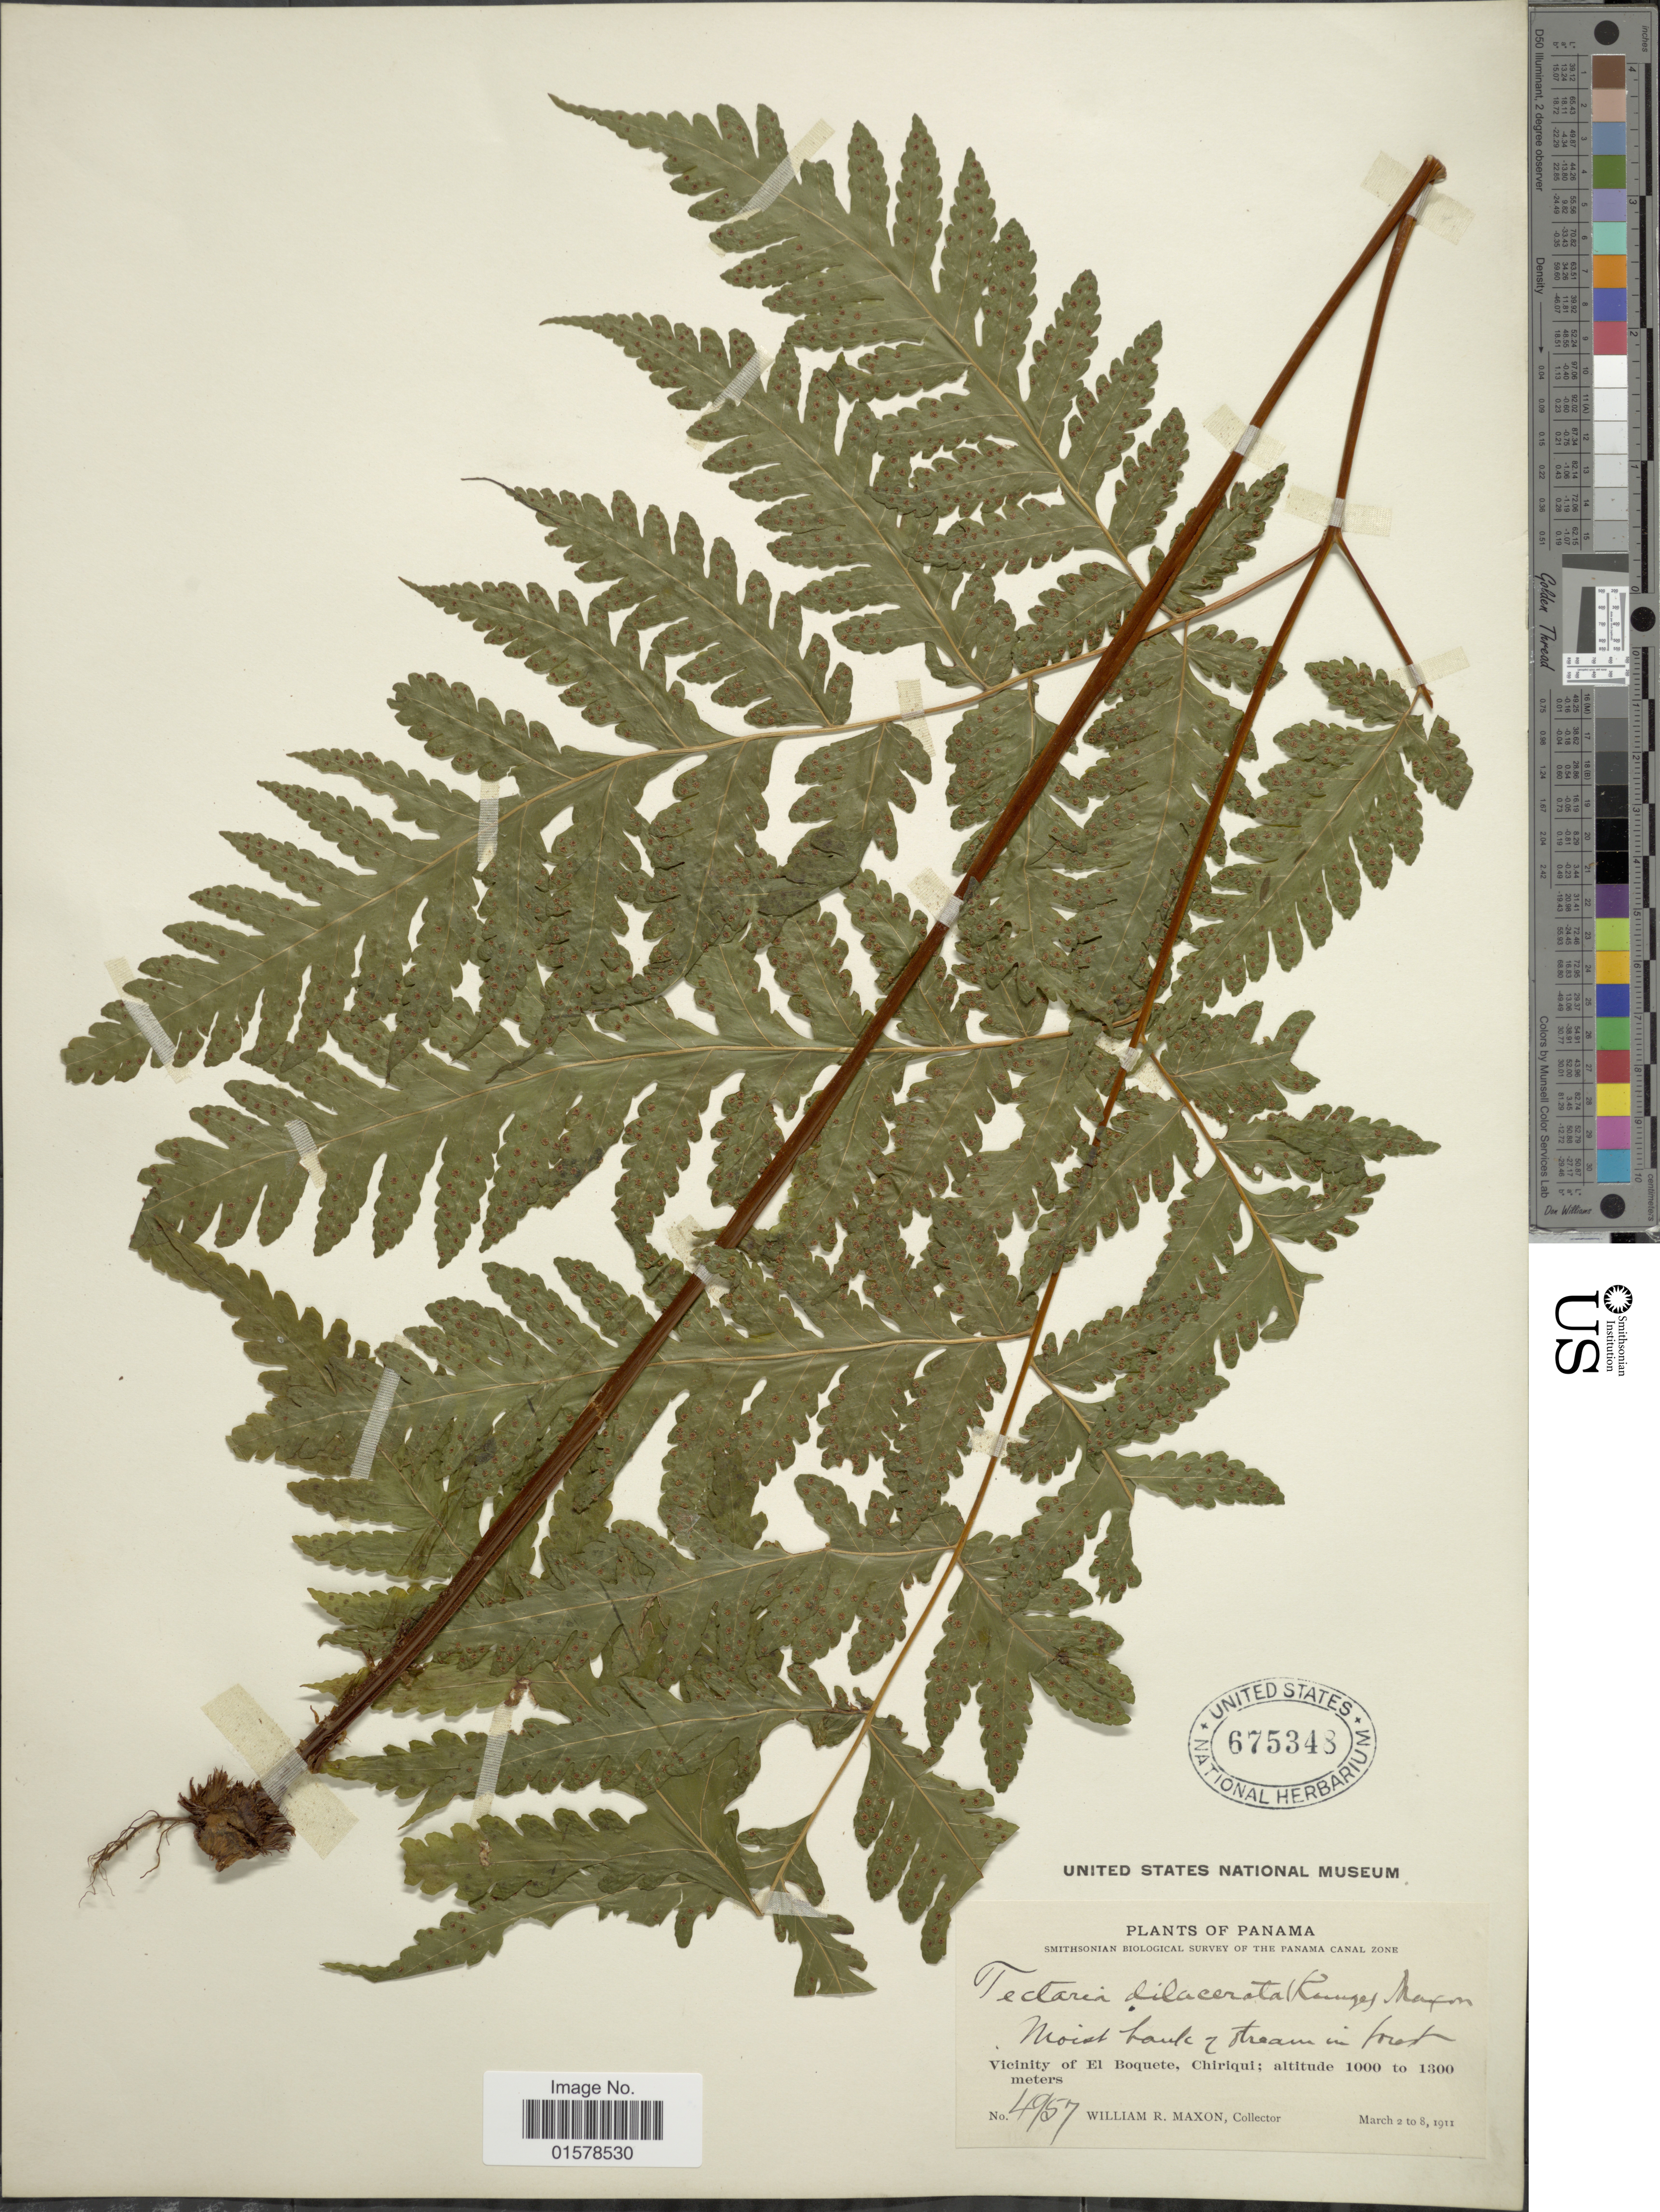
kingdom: Plantae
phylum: Tracheophyta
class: Polypodiopsida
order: Polypodiales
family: Tectariaceae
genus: Tectaria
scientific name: Tectaria mexicana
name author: (Fée) C.V. Morton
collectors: W. R. Maxon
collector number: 4957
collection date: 1911-03-02/1911-03-08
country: Panama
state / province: Chiriqui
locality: Vicinity of El Boquet, Chiriqui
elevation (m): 1000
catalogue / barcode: US 675348